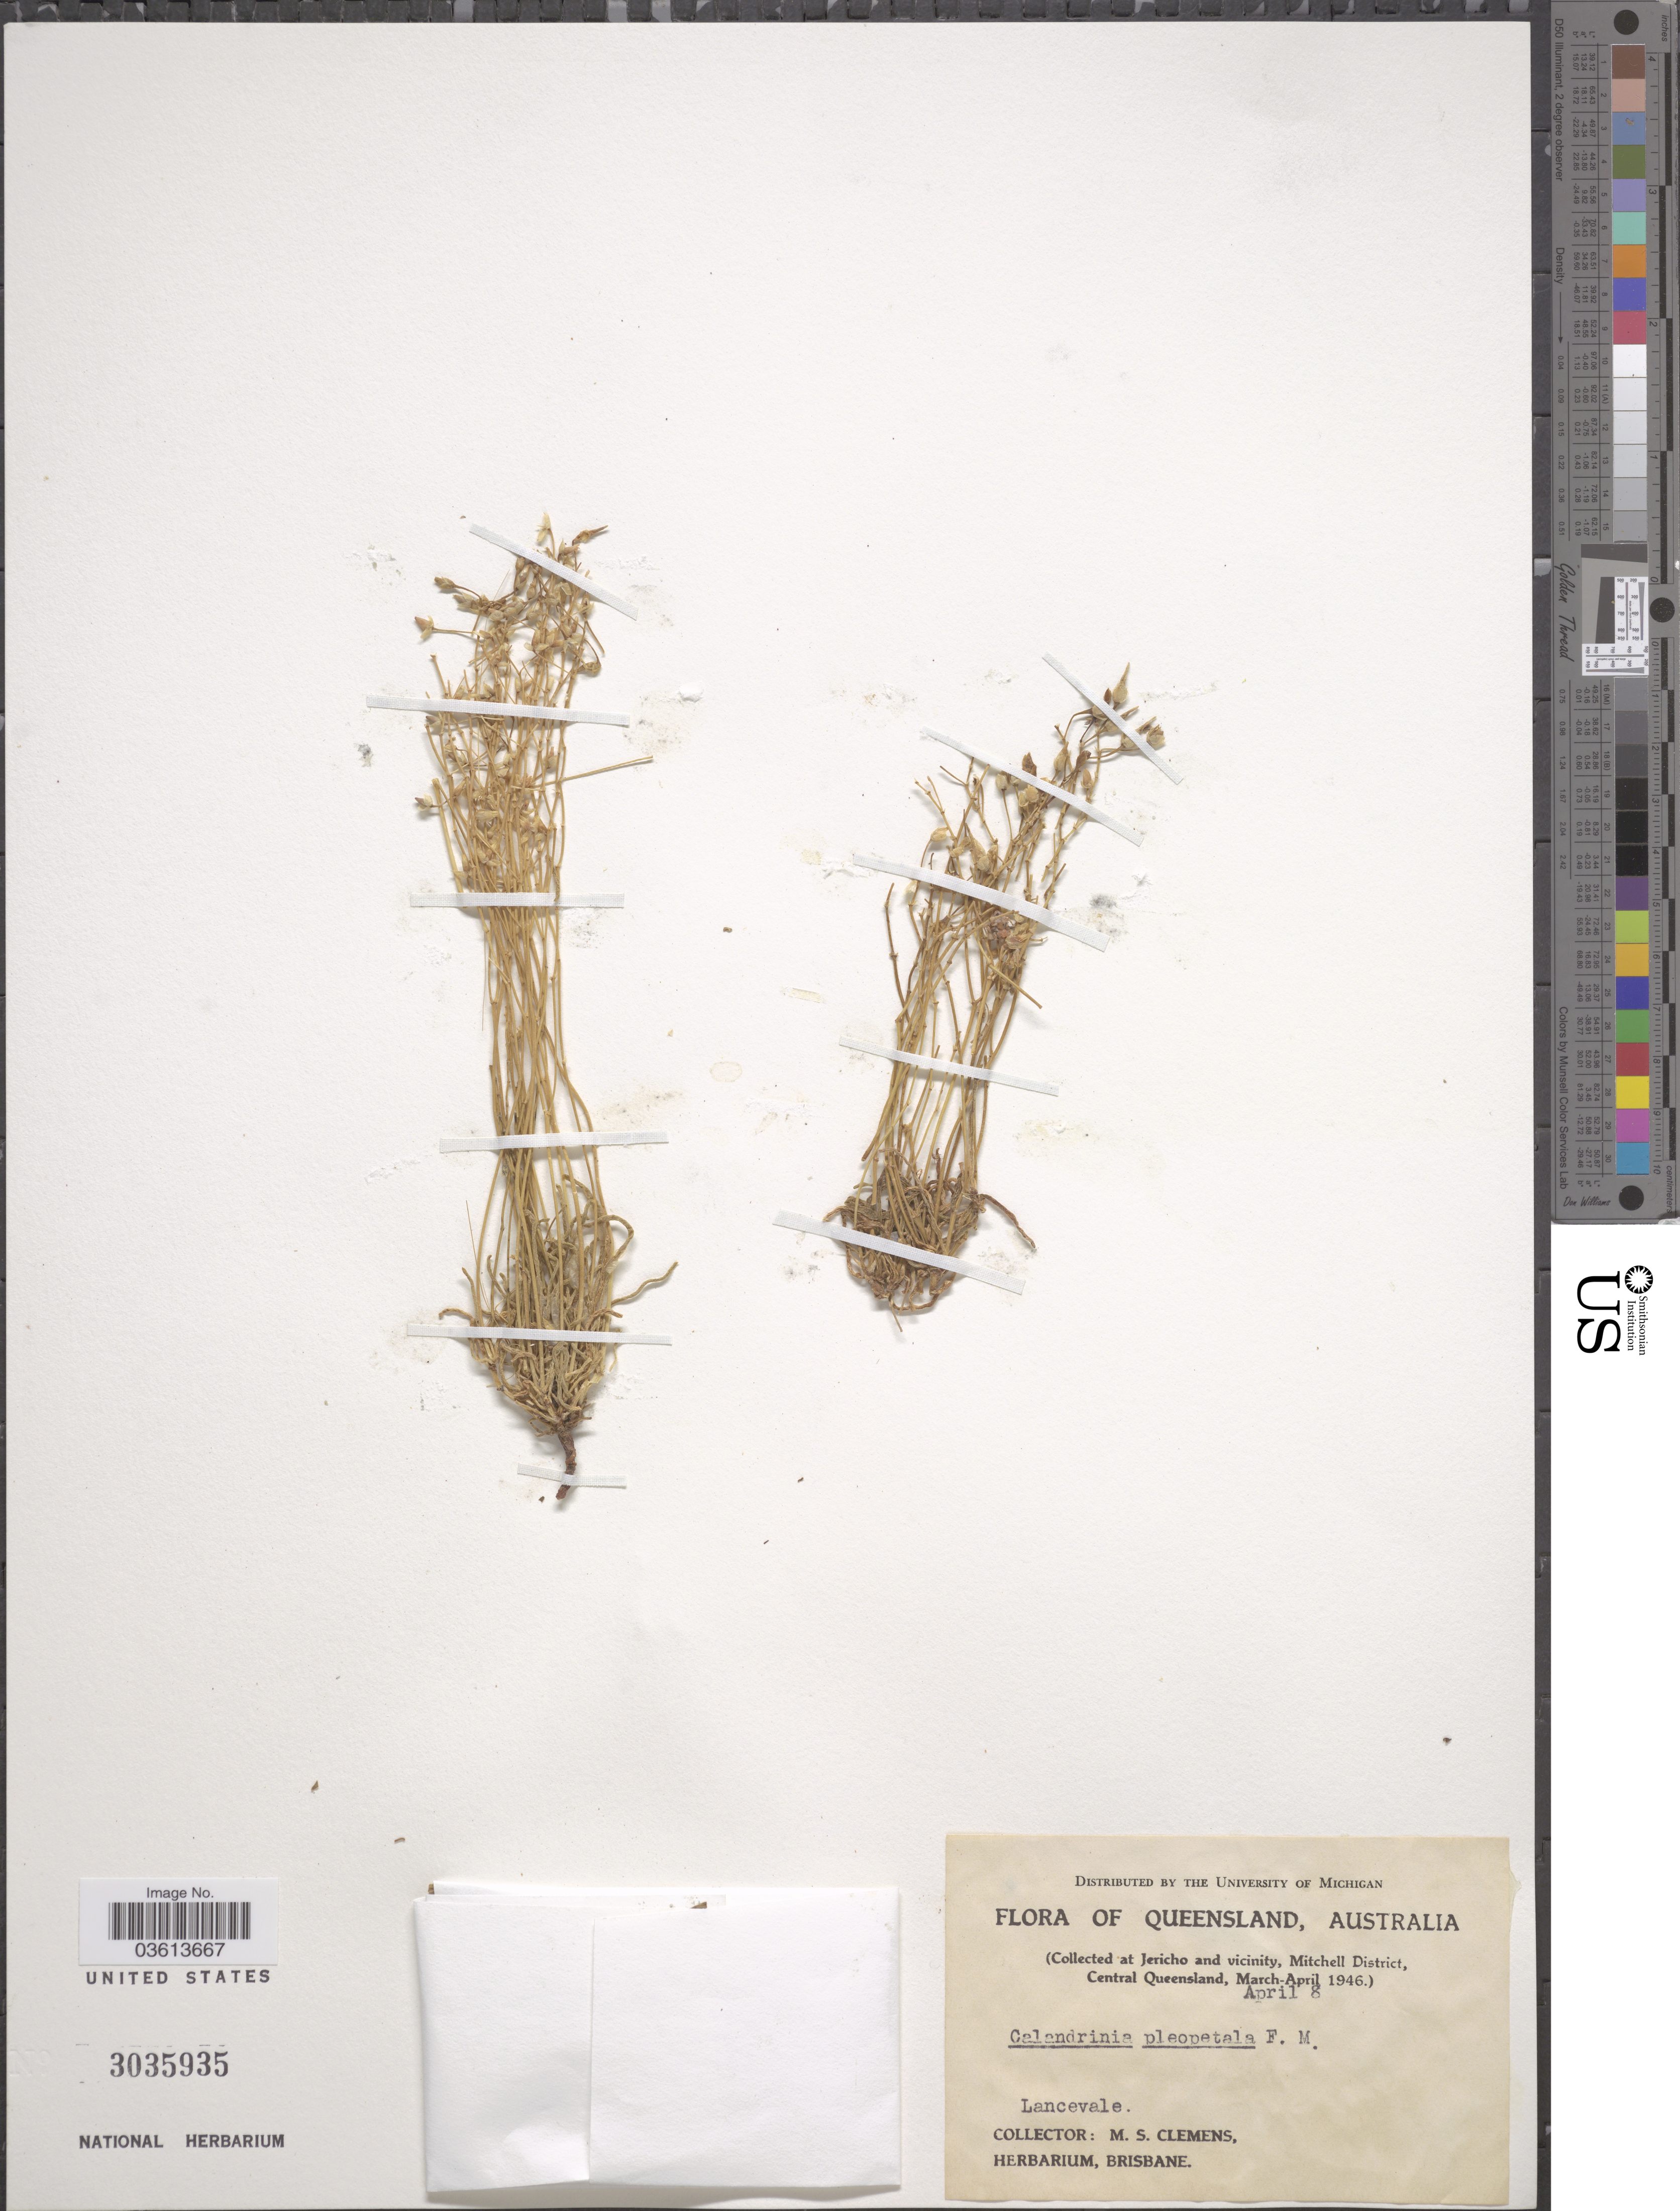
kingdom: Plantae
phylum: Tracheophyta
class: Magnoliopsida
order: Caryophyllales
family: Montiaceae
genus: Parakeelya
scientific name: Parakeelya pleiopetala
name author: (F. Muell.) Hershk.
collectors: M. S. Clemens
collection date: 1946-04-08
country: Australia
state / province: Queensland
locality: (Jericho and vicinity, Mitchell District, Central Queensland). Lancevale.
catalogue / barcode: US 3035935